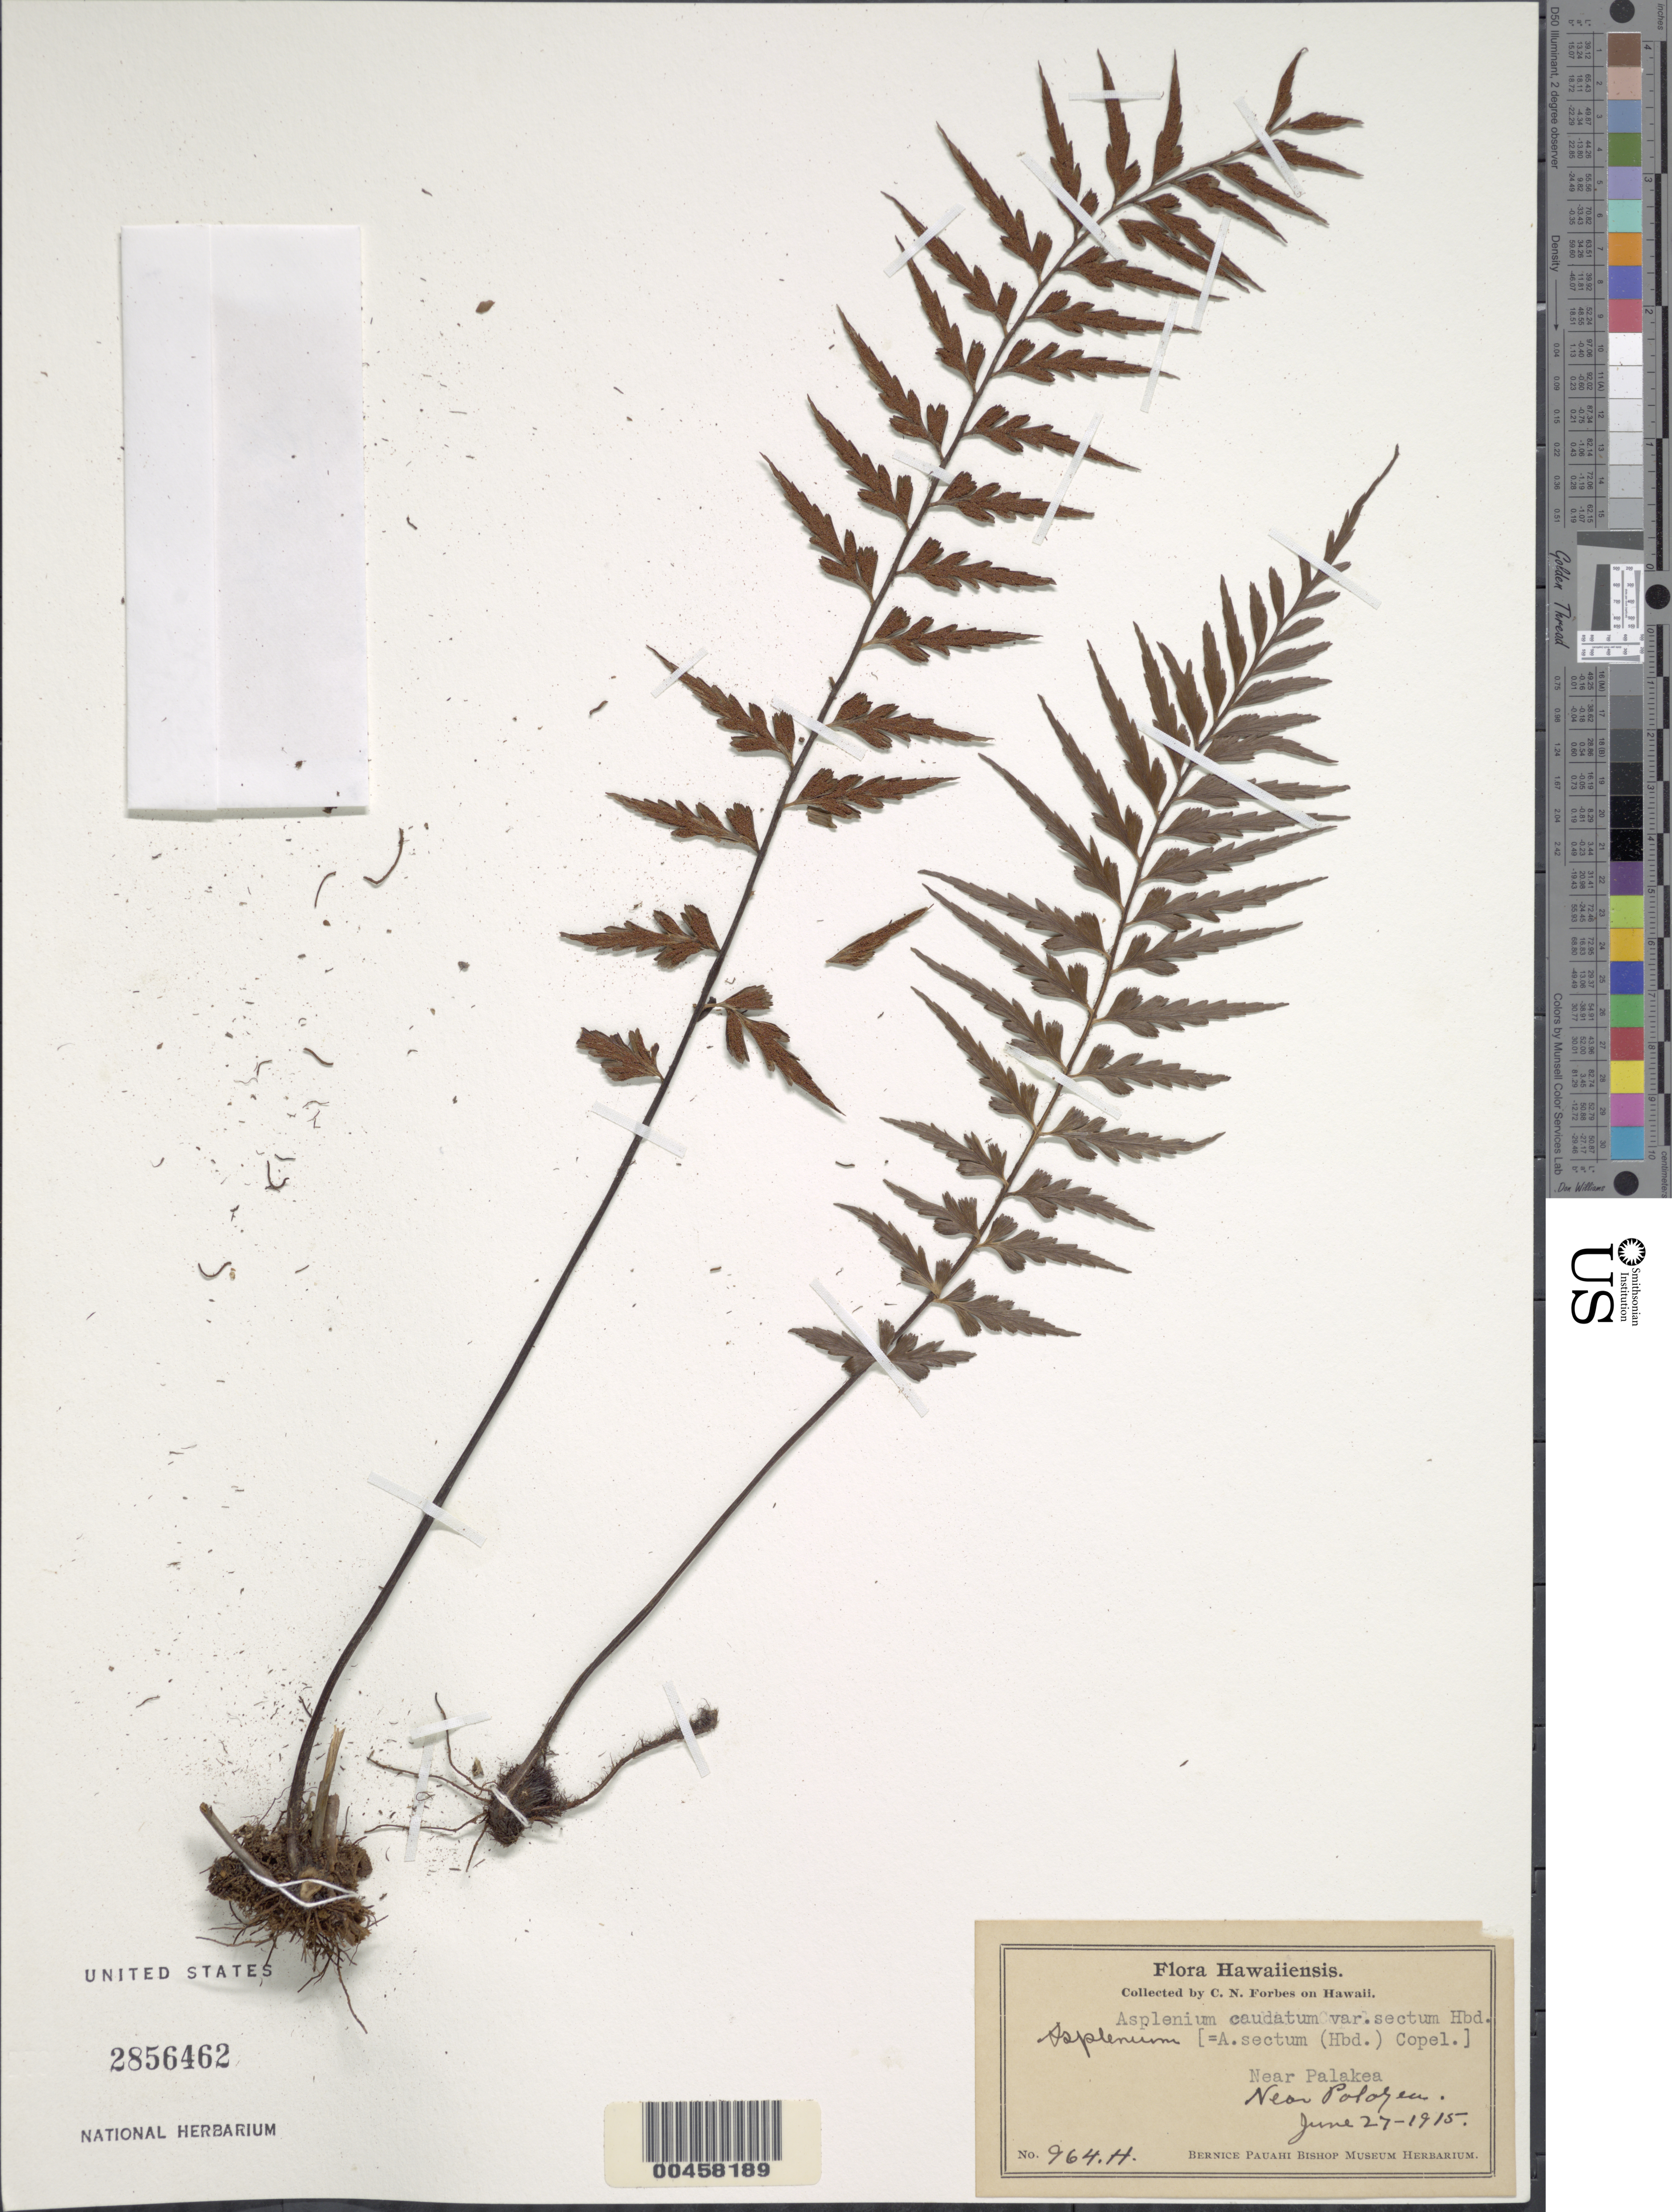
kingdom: Plantae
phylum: Tracheophyta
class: Polypodiopsida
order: Polypodiales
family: Aspleniaceae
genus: Asplenium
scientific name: Asplenium polyodon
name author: G. Forst.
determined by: Wagner, W. L., (BOT), Smithsonian Institution - National Museum of Natural History (UNITED STATES)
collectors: C. N. Forbes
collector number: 964.H.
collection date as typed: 27 Jun 1915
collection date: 1915-06-27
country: United States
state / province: Hawaii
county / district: Hawaii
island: Hawaii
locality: Near Palakea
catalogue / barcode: US 2856462